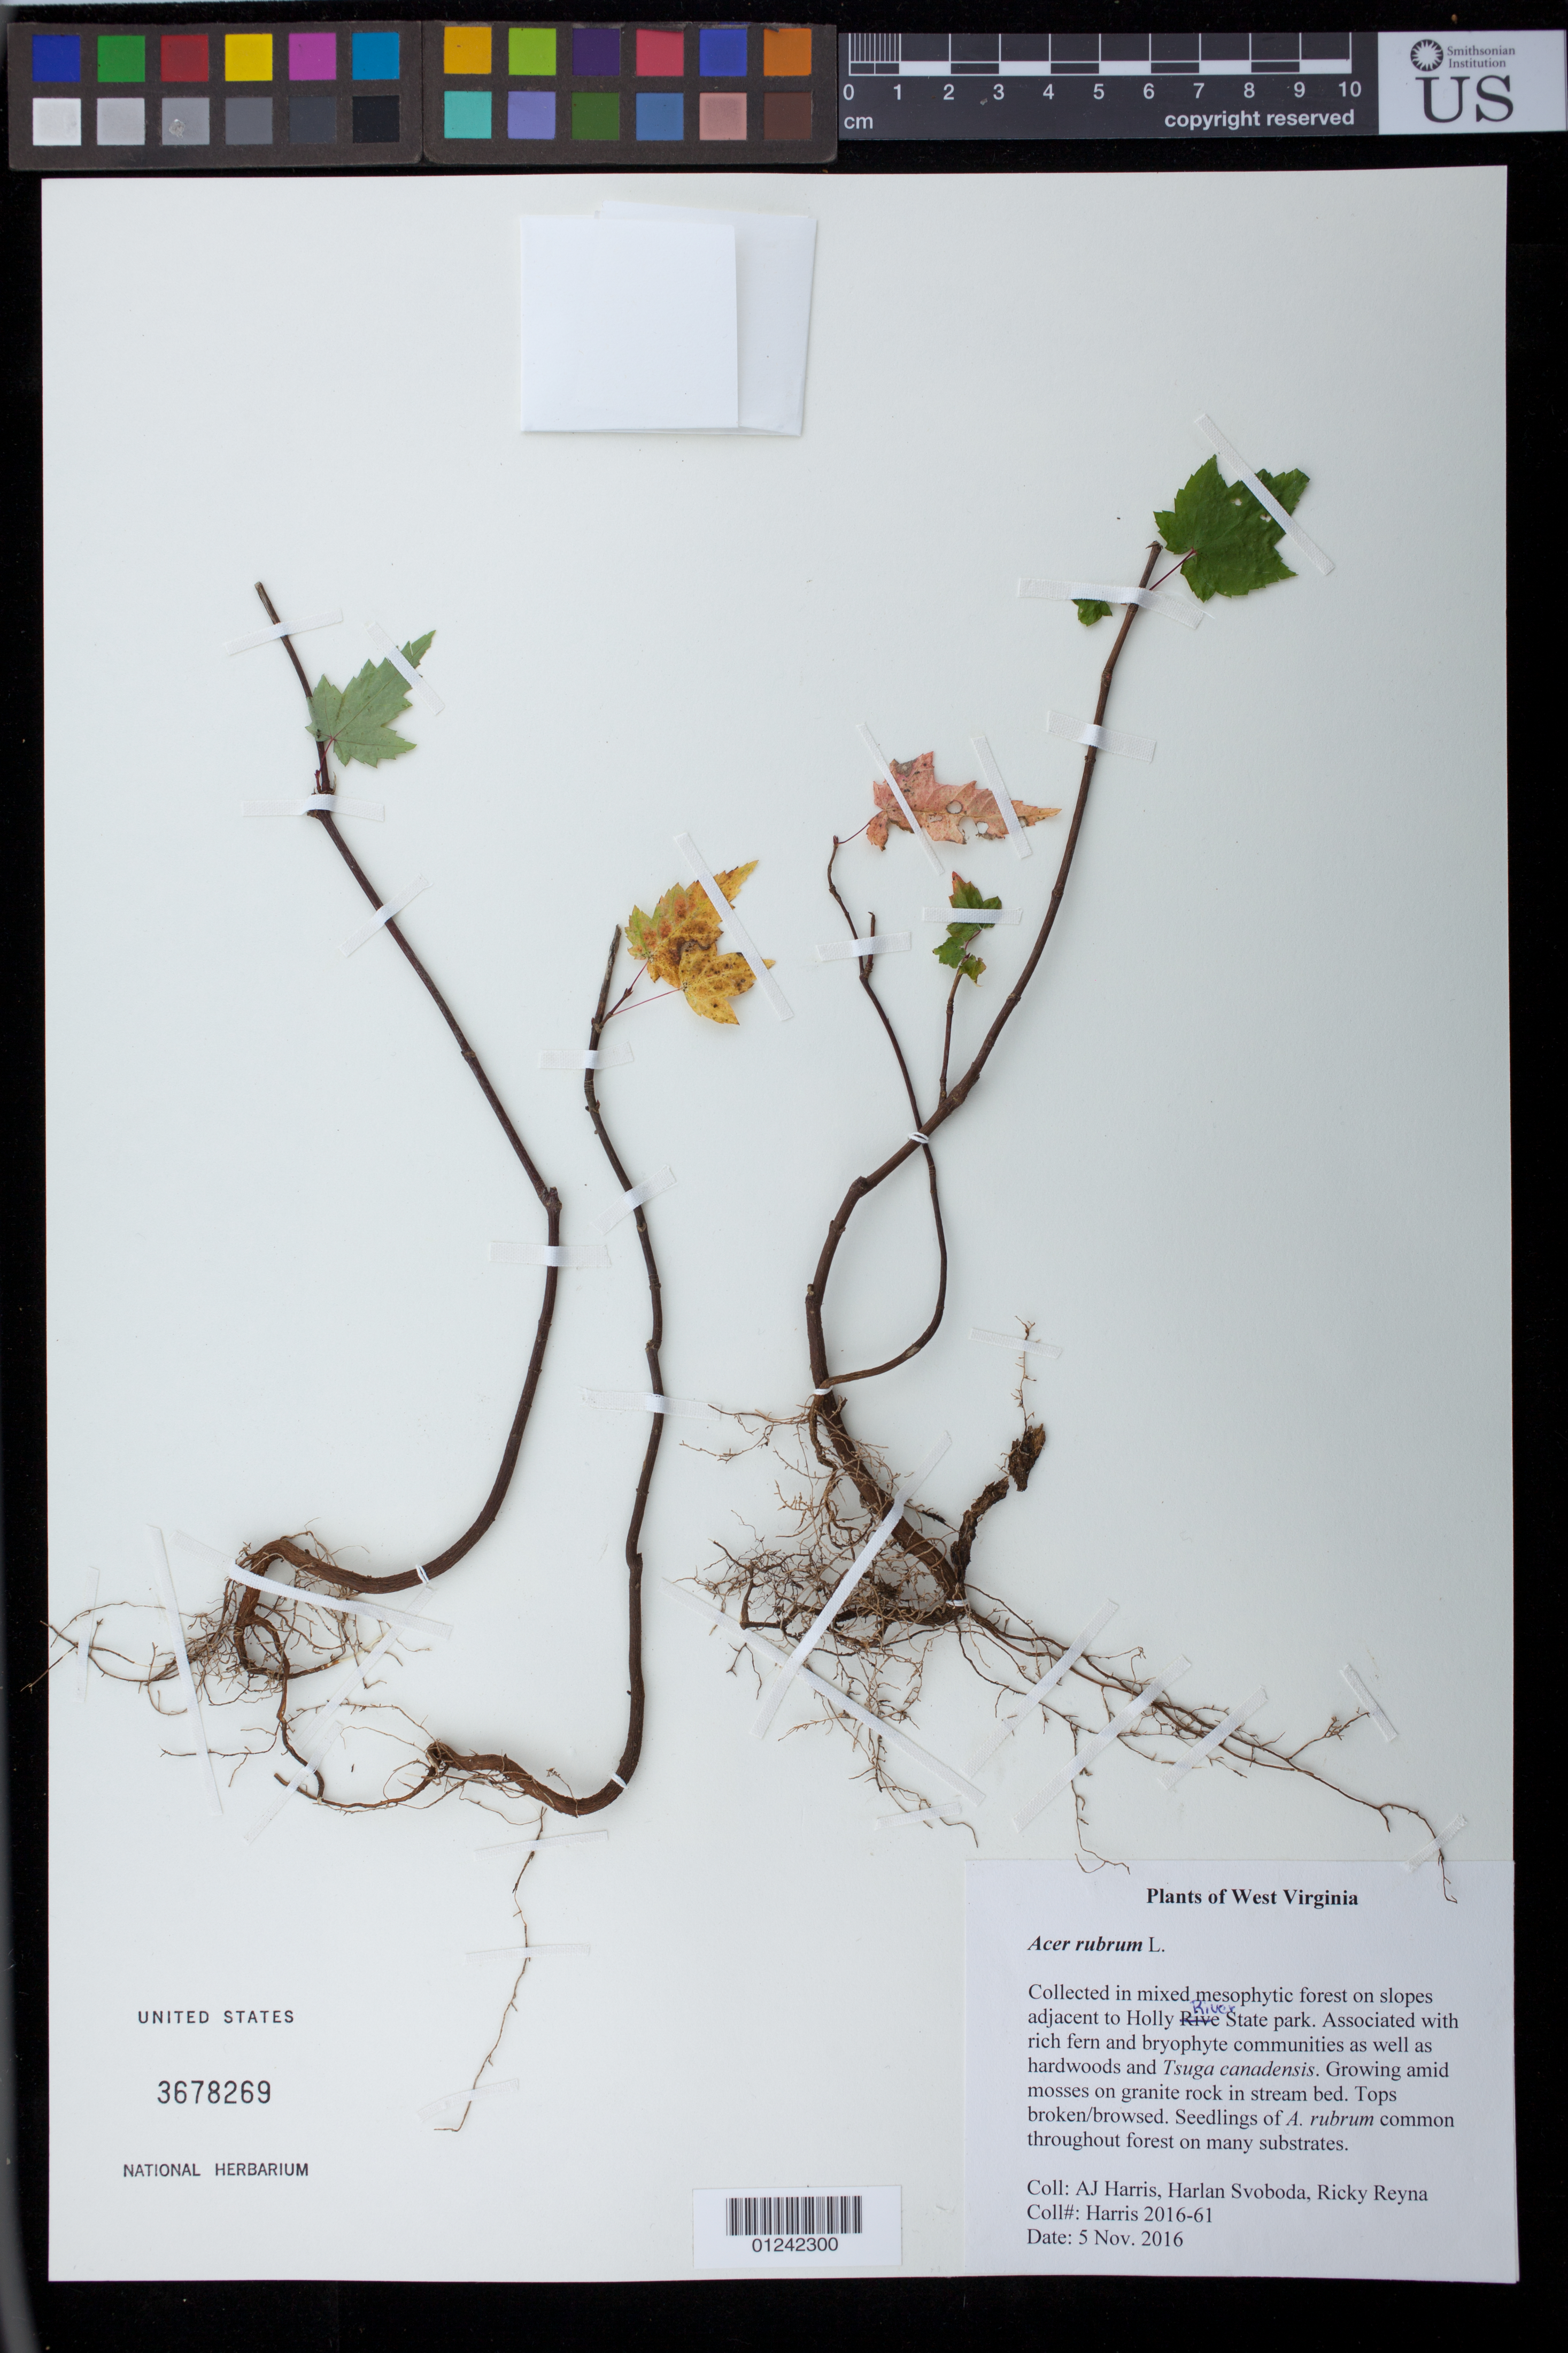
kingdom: Plantae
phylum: Tracheophyta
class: Magnoliopsida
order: Sapindales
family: Sapindaceae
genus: Acer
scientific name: Acer rubrum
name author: L.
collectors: A. J. Harris et al.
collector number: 2016-61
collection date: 2016-11-05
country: United States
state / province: West Virginia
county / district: Webster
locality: Collected in mixed mesophytic forest on slopes adjacent to Holly River State Park.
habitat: Associated with rich fern and bryophyte communities as well as hardwoods andTsuga canadensis. Growing amid mosses on granite rock in stream bed.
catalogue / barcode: US 3678269